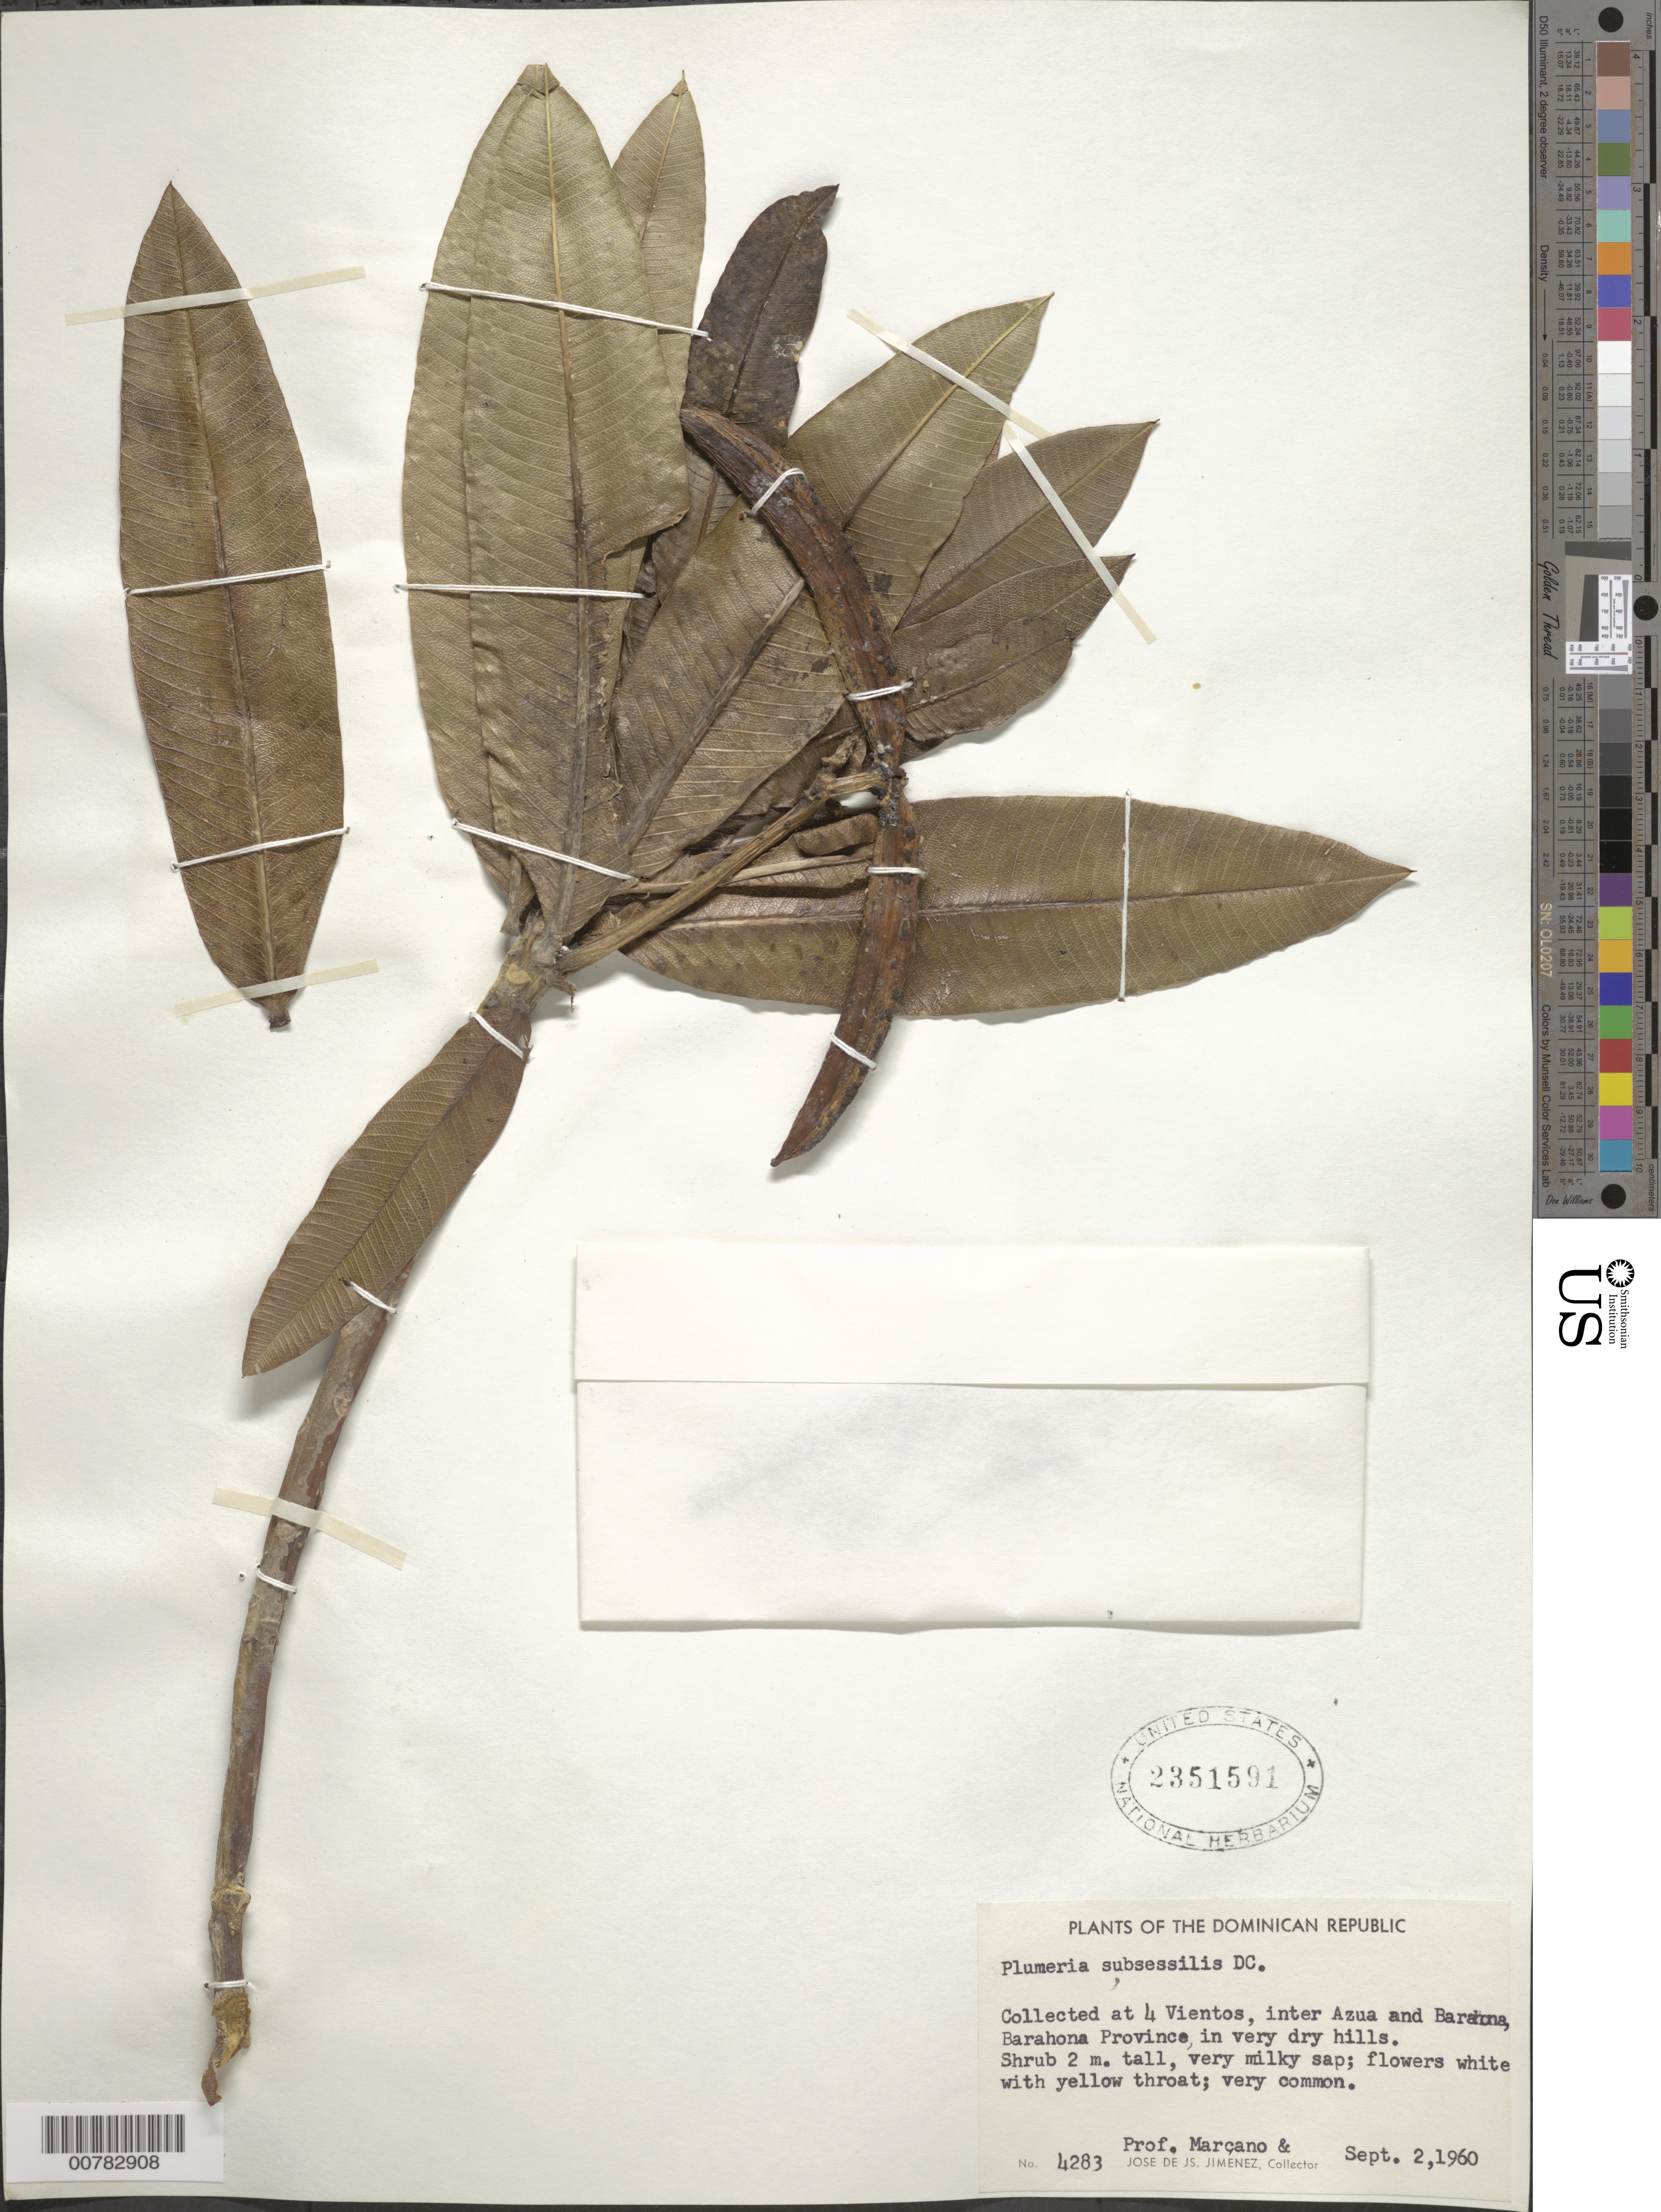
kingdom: Plantae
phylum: Tracheophyta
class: Magnoliopsida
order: Gentianales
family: Apocynaceae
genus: Plumeria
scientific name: Plumeria subsessilis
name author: A. DC.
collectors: E. J. Marcano F. & J. J. Jiménez Almonte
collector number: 4283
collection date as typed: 02 Sep 1960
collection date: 1960-09-02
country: Dominican Republic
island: Hispaniola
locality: Collected at Cuatro Vientos, inter Azua and Barahona Province.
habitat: In very dry hills.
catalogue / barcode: US 2351591